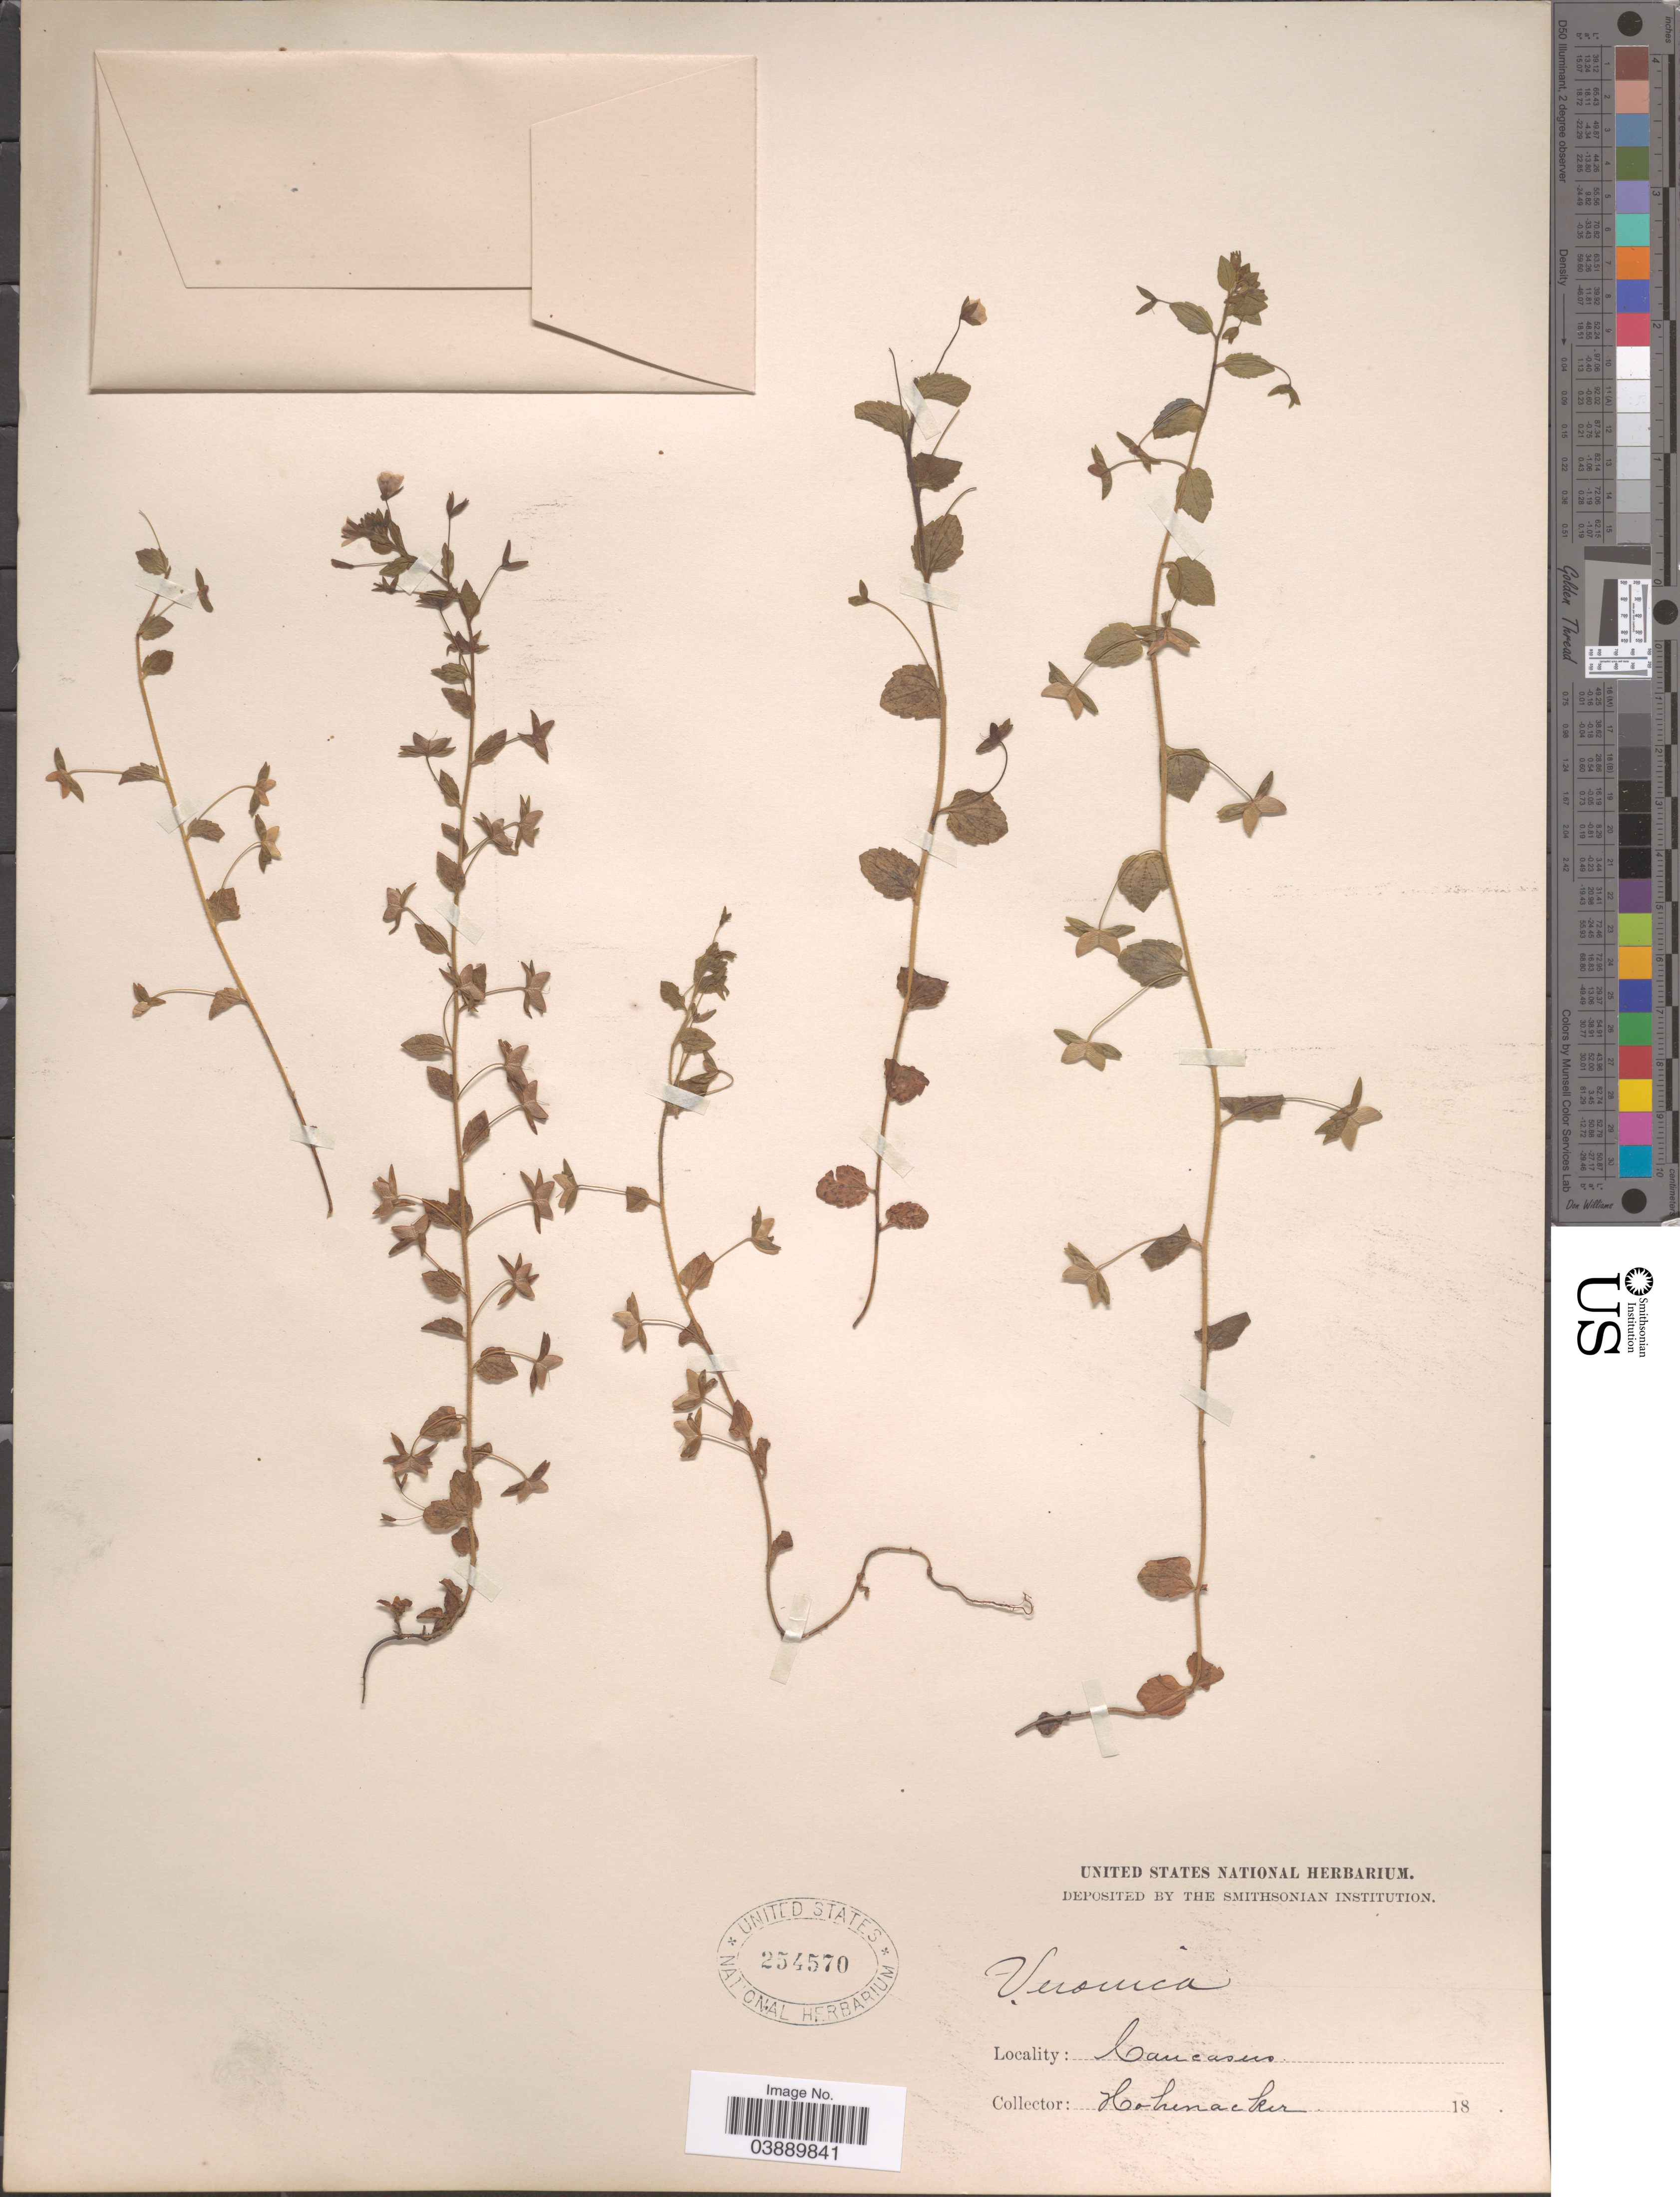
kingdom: Plantae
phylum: Tracheophyta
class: Magnoliopsida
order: Lamiales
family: Plantaginaceae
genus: Veronica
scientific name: Veronica ceratocarpa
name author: C.A. Mey.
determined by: Albach, Dirk C.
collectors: Hohenacker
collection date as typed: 18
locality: Caucasus.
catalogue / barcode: US 254570